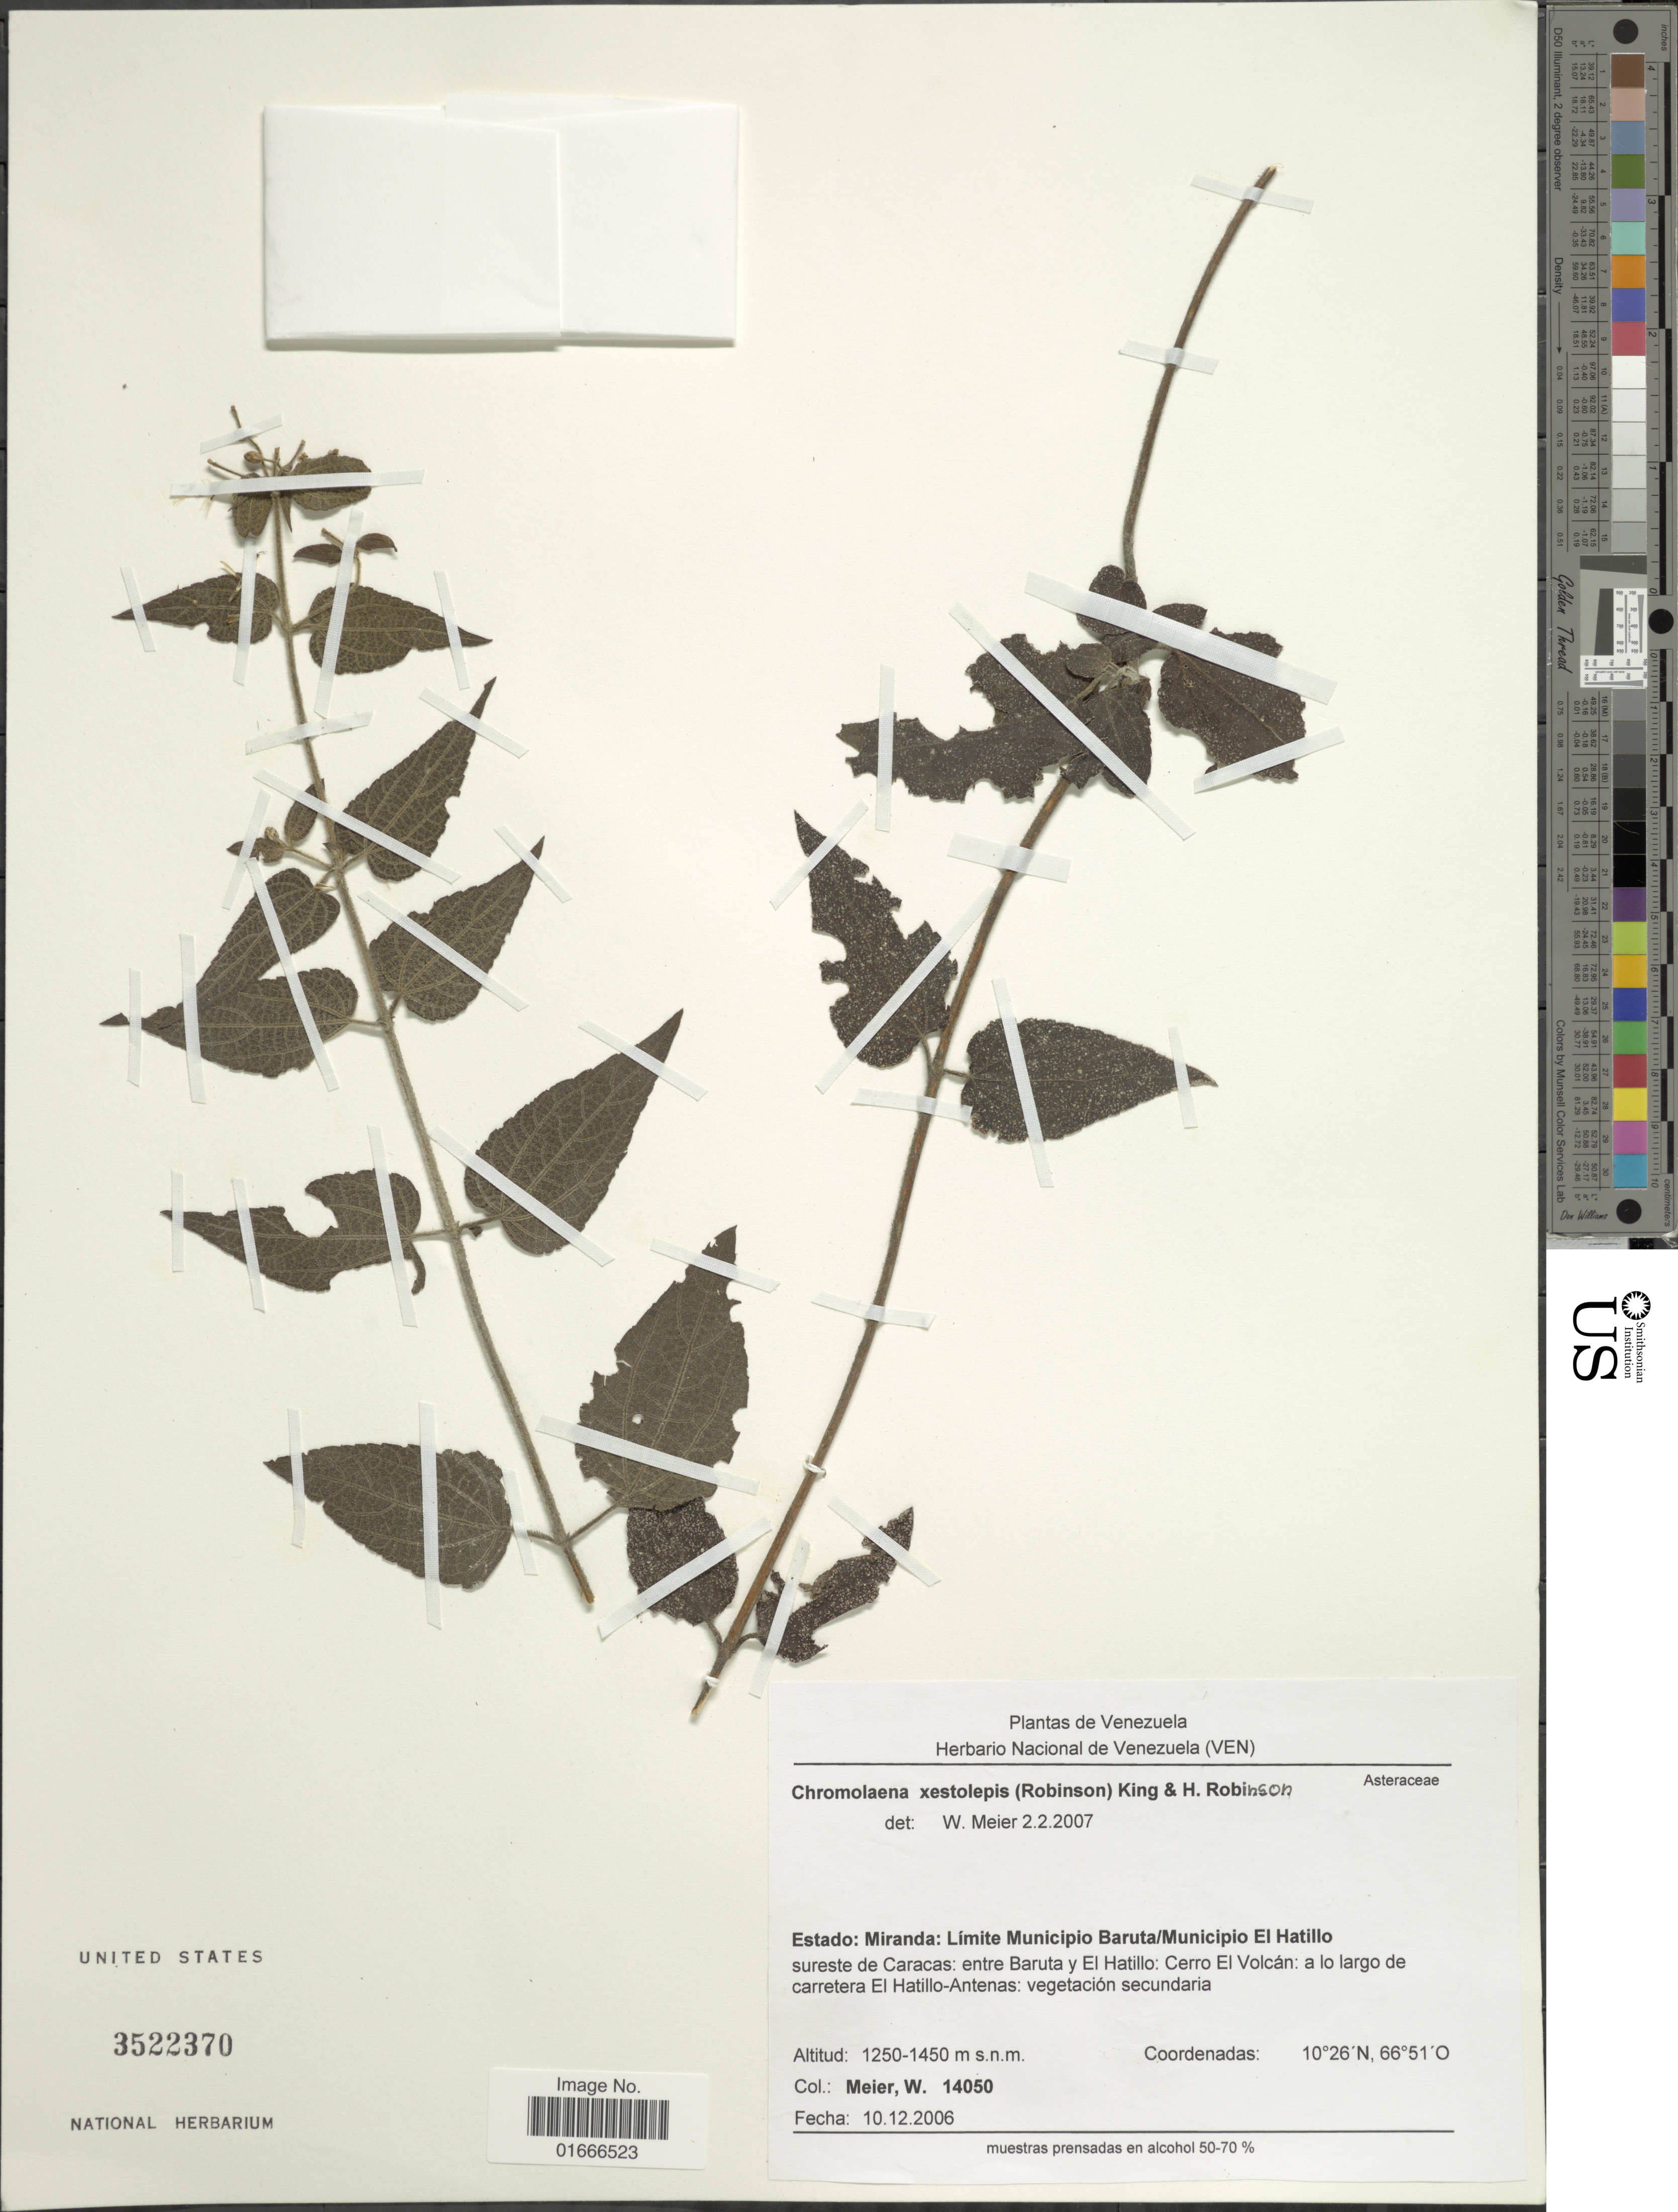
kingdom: Plantae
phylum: Tracheophyta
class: Magnoliopsida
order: Asterales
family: Asteraceae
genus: Chromolaena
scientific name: Chromolaena xestolepis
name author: (B.L. Rob.) R.M. King & H. Rob.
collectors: W. Meier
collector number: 14050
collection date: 2006-12-10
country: Venezuela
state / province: Miranda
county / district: Baruta / El Hatillo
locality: Sureste de Caracas, entre Baruta y El Hatillo, Cerro El Volcan, a lo largo de carretera El Hatillo-Antenas.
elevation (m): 1250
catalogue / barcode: US 3522370